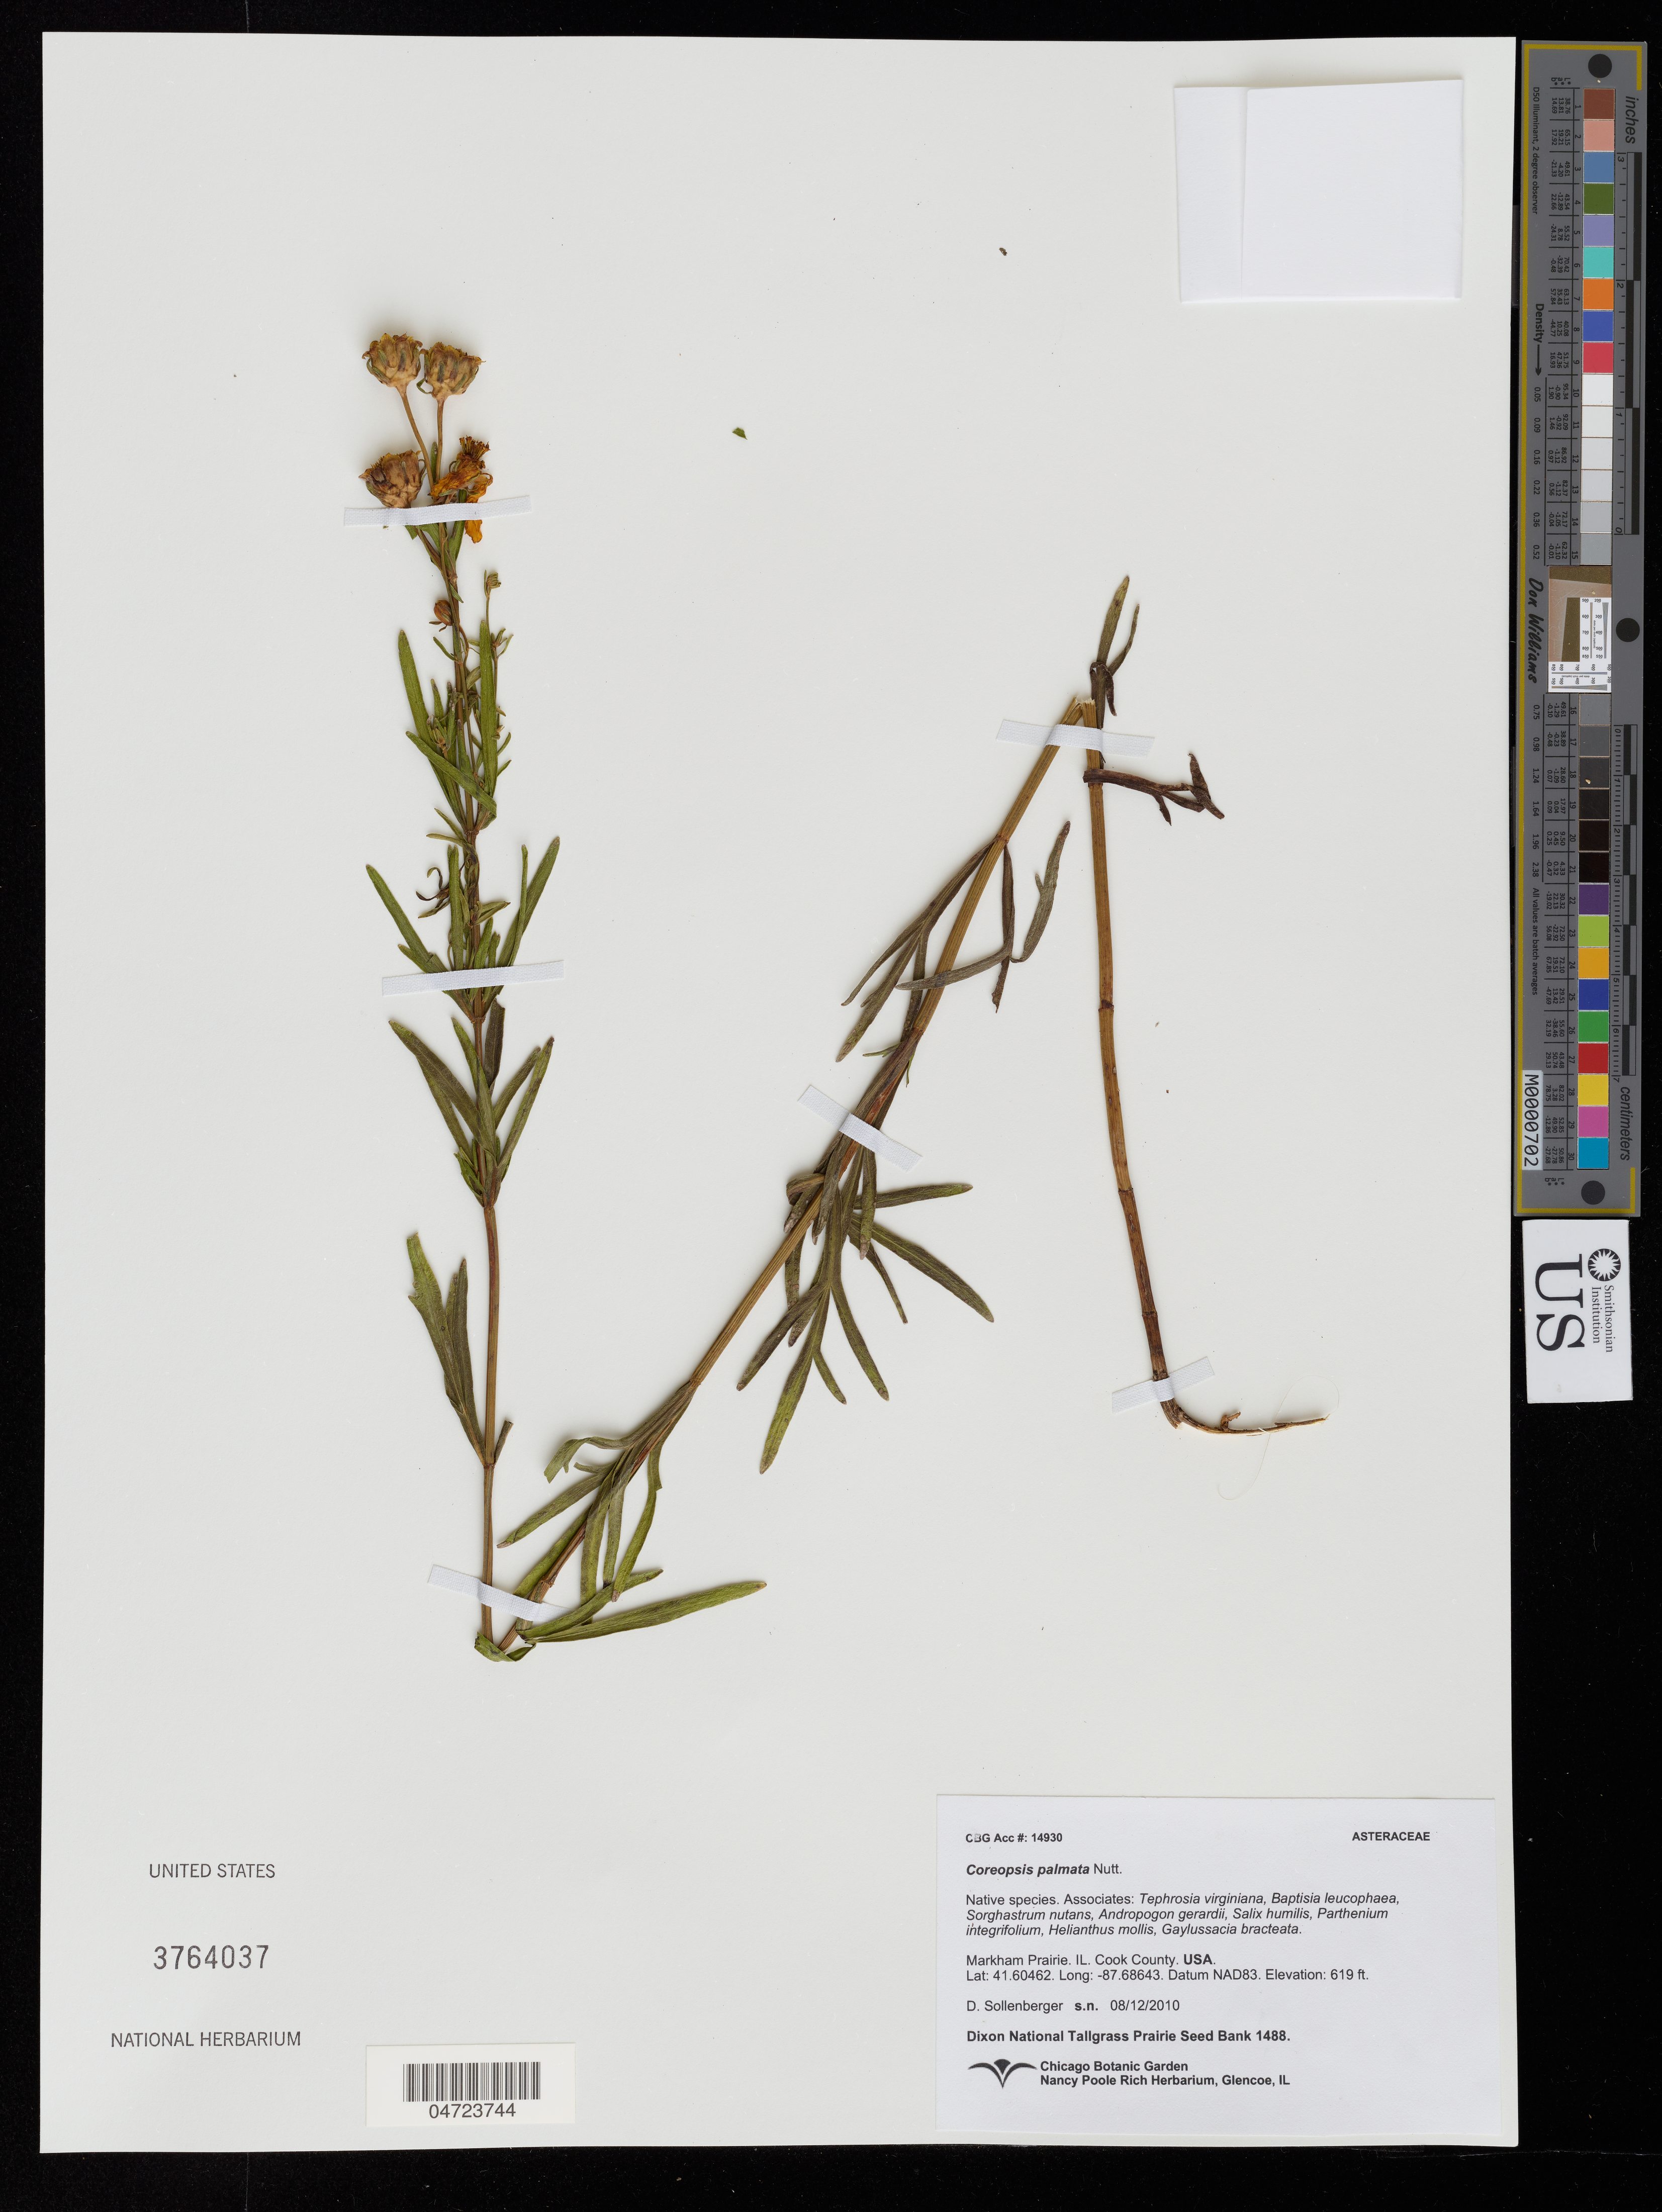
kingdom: Plantae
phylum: Tracheophyta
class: Magnoliopsida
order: Asterales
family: Asteraceae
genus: Coreopsis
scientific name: Coreopsis palmata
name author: Nutt.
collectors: D. Sollenberger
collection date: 2010-08-12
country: United States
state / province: Illinois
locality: Markham Prairie. IL. Cook County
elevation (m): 189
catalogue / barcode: US 3764037